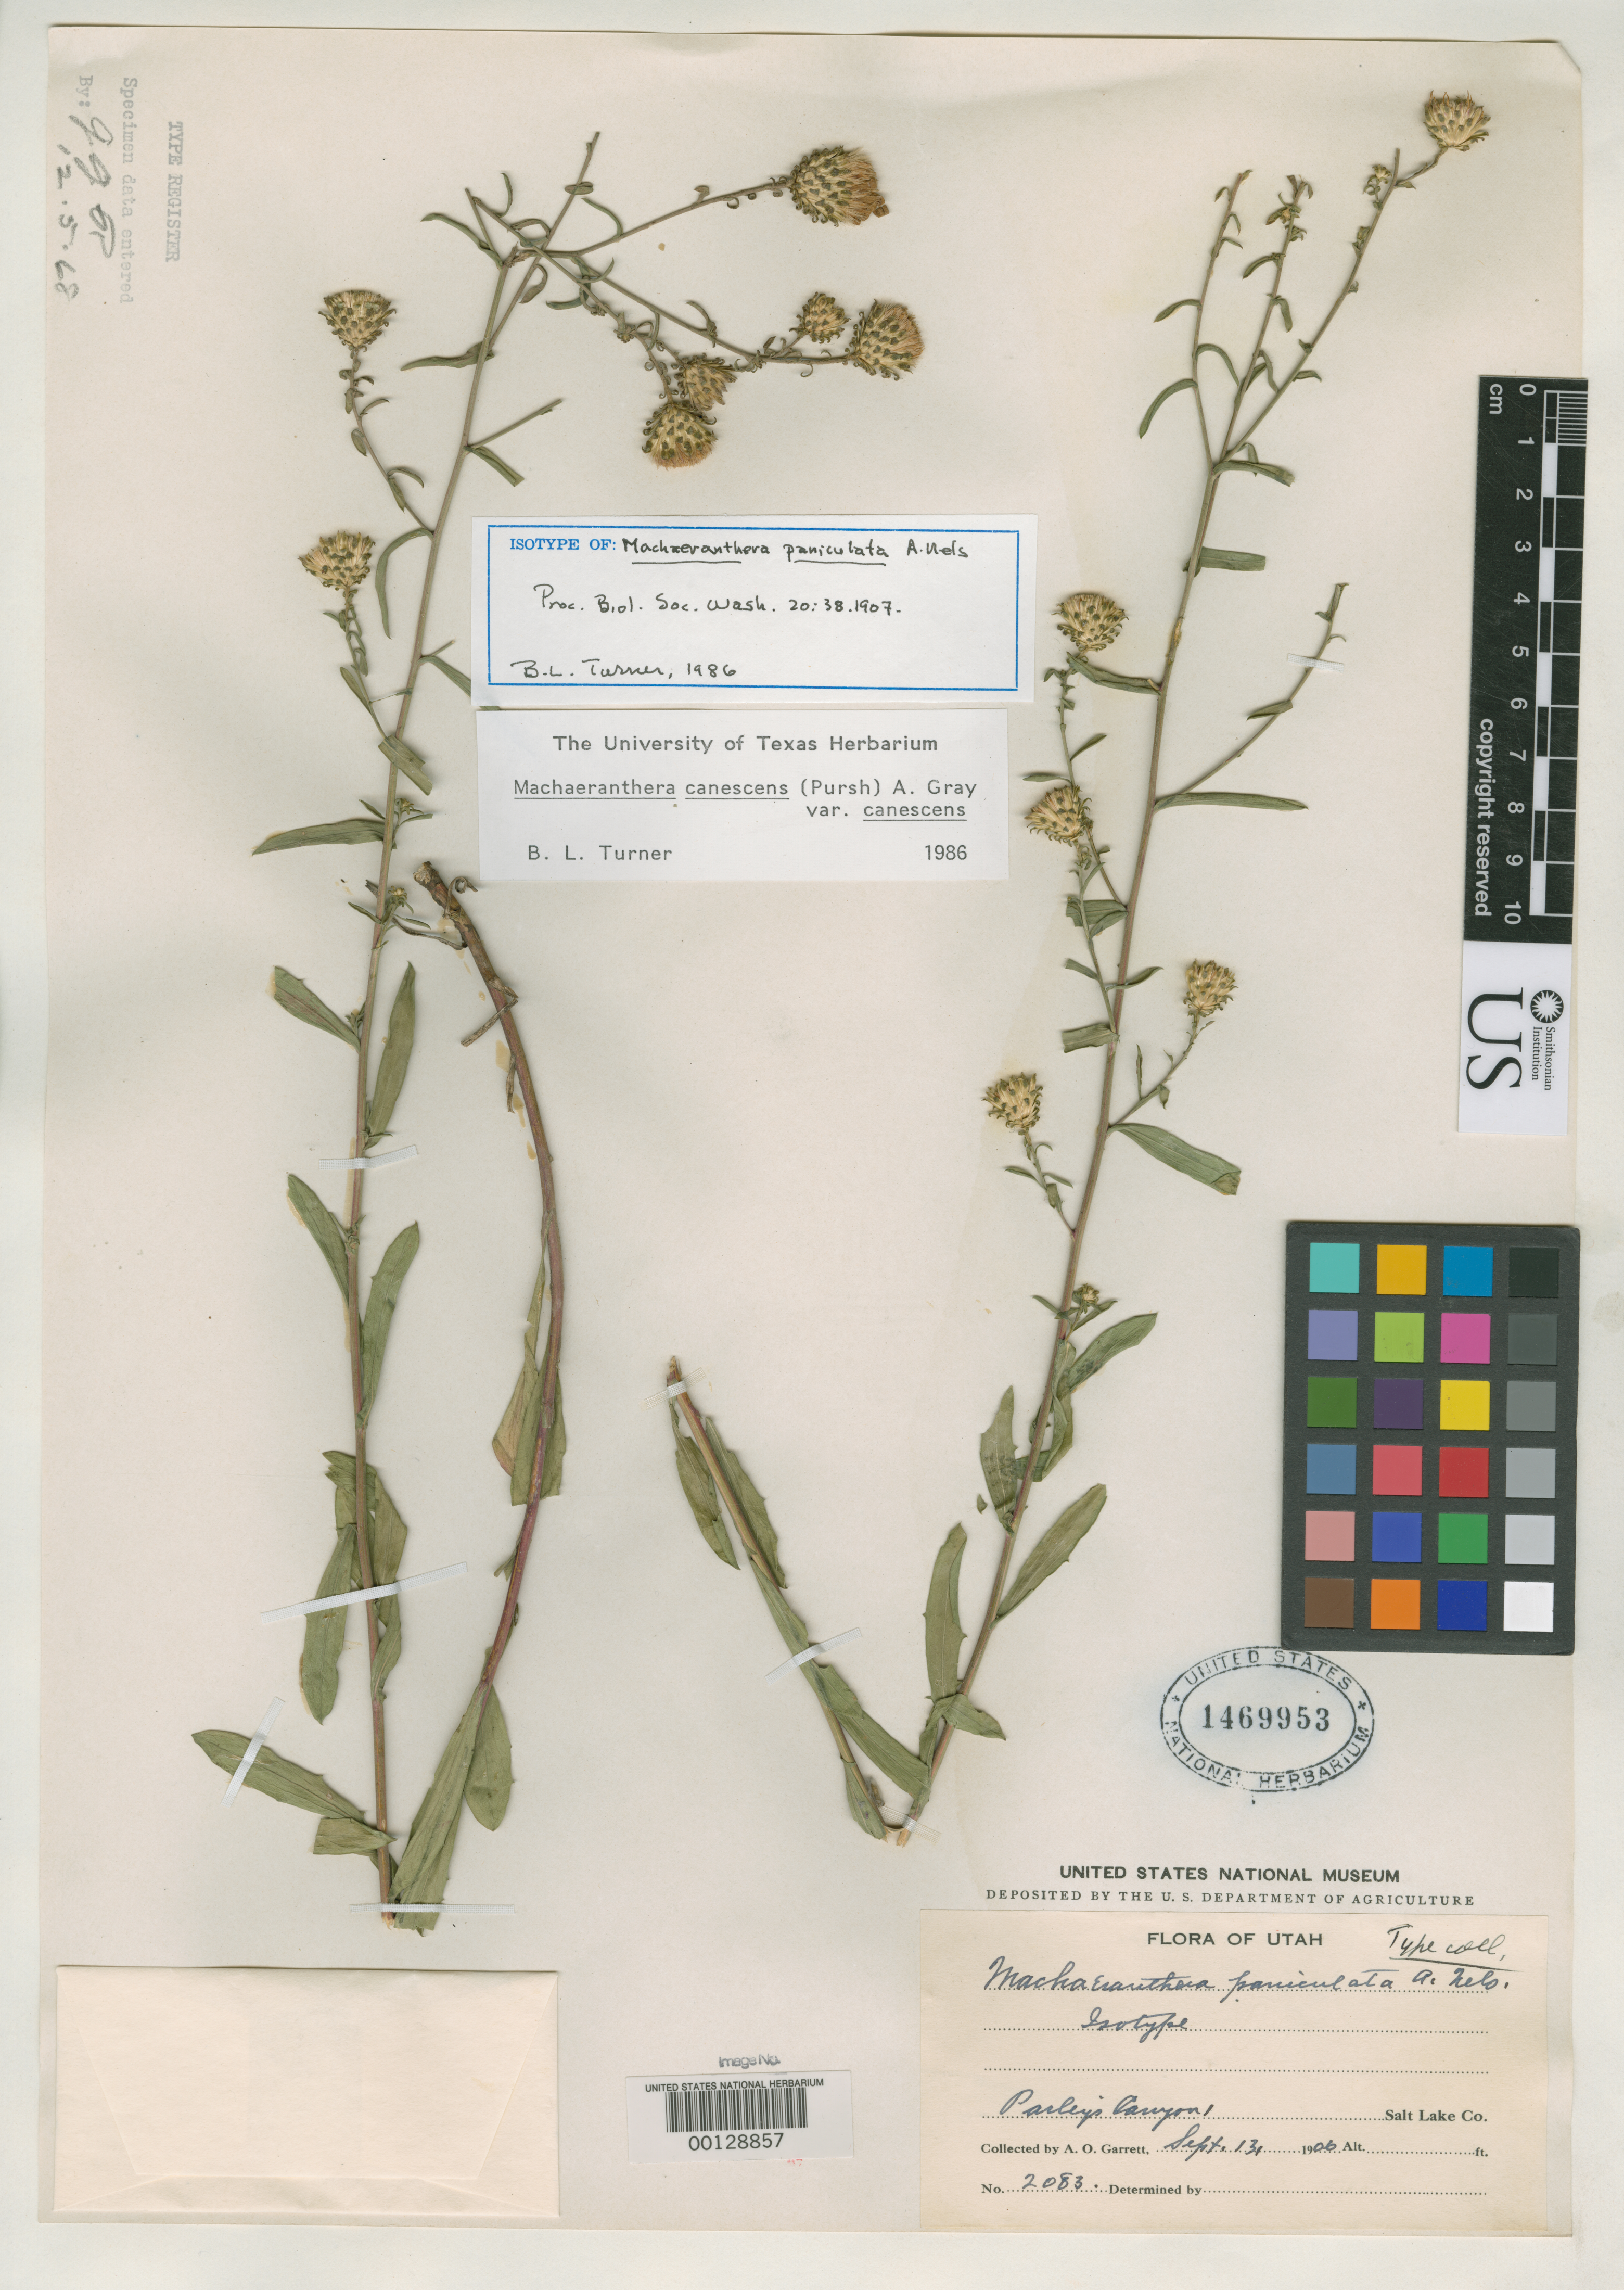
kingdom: Plantae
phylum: Tracheophyta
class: Magnoliopsida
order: Asterales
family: Asteraceae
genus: Machaeranthera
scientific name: Machaeranthera paniculata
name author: A. Nelson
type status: Isotype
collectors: A. O. Garrett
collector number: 2083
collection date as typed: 13 Sep 1906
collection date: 1906-09-13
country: United States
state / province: Utah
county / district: Salt Lake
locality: Parley's Canyon.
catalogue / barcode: US 1469953